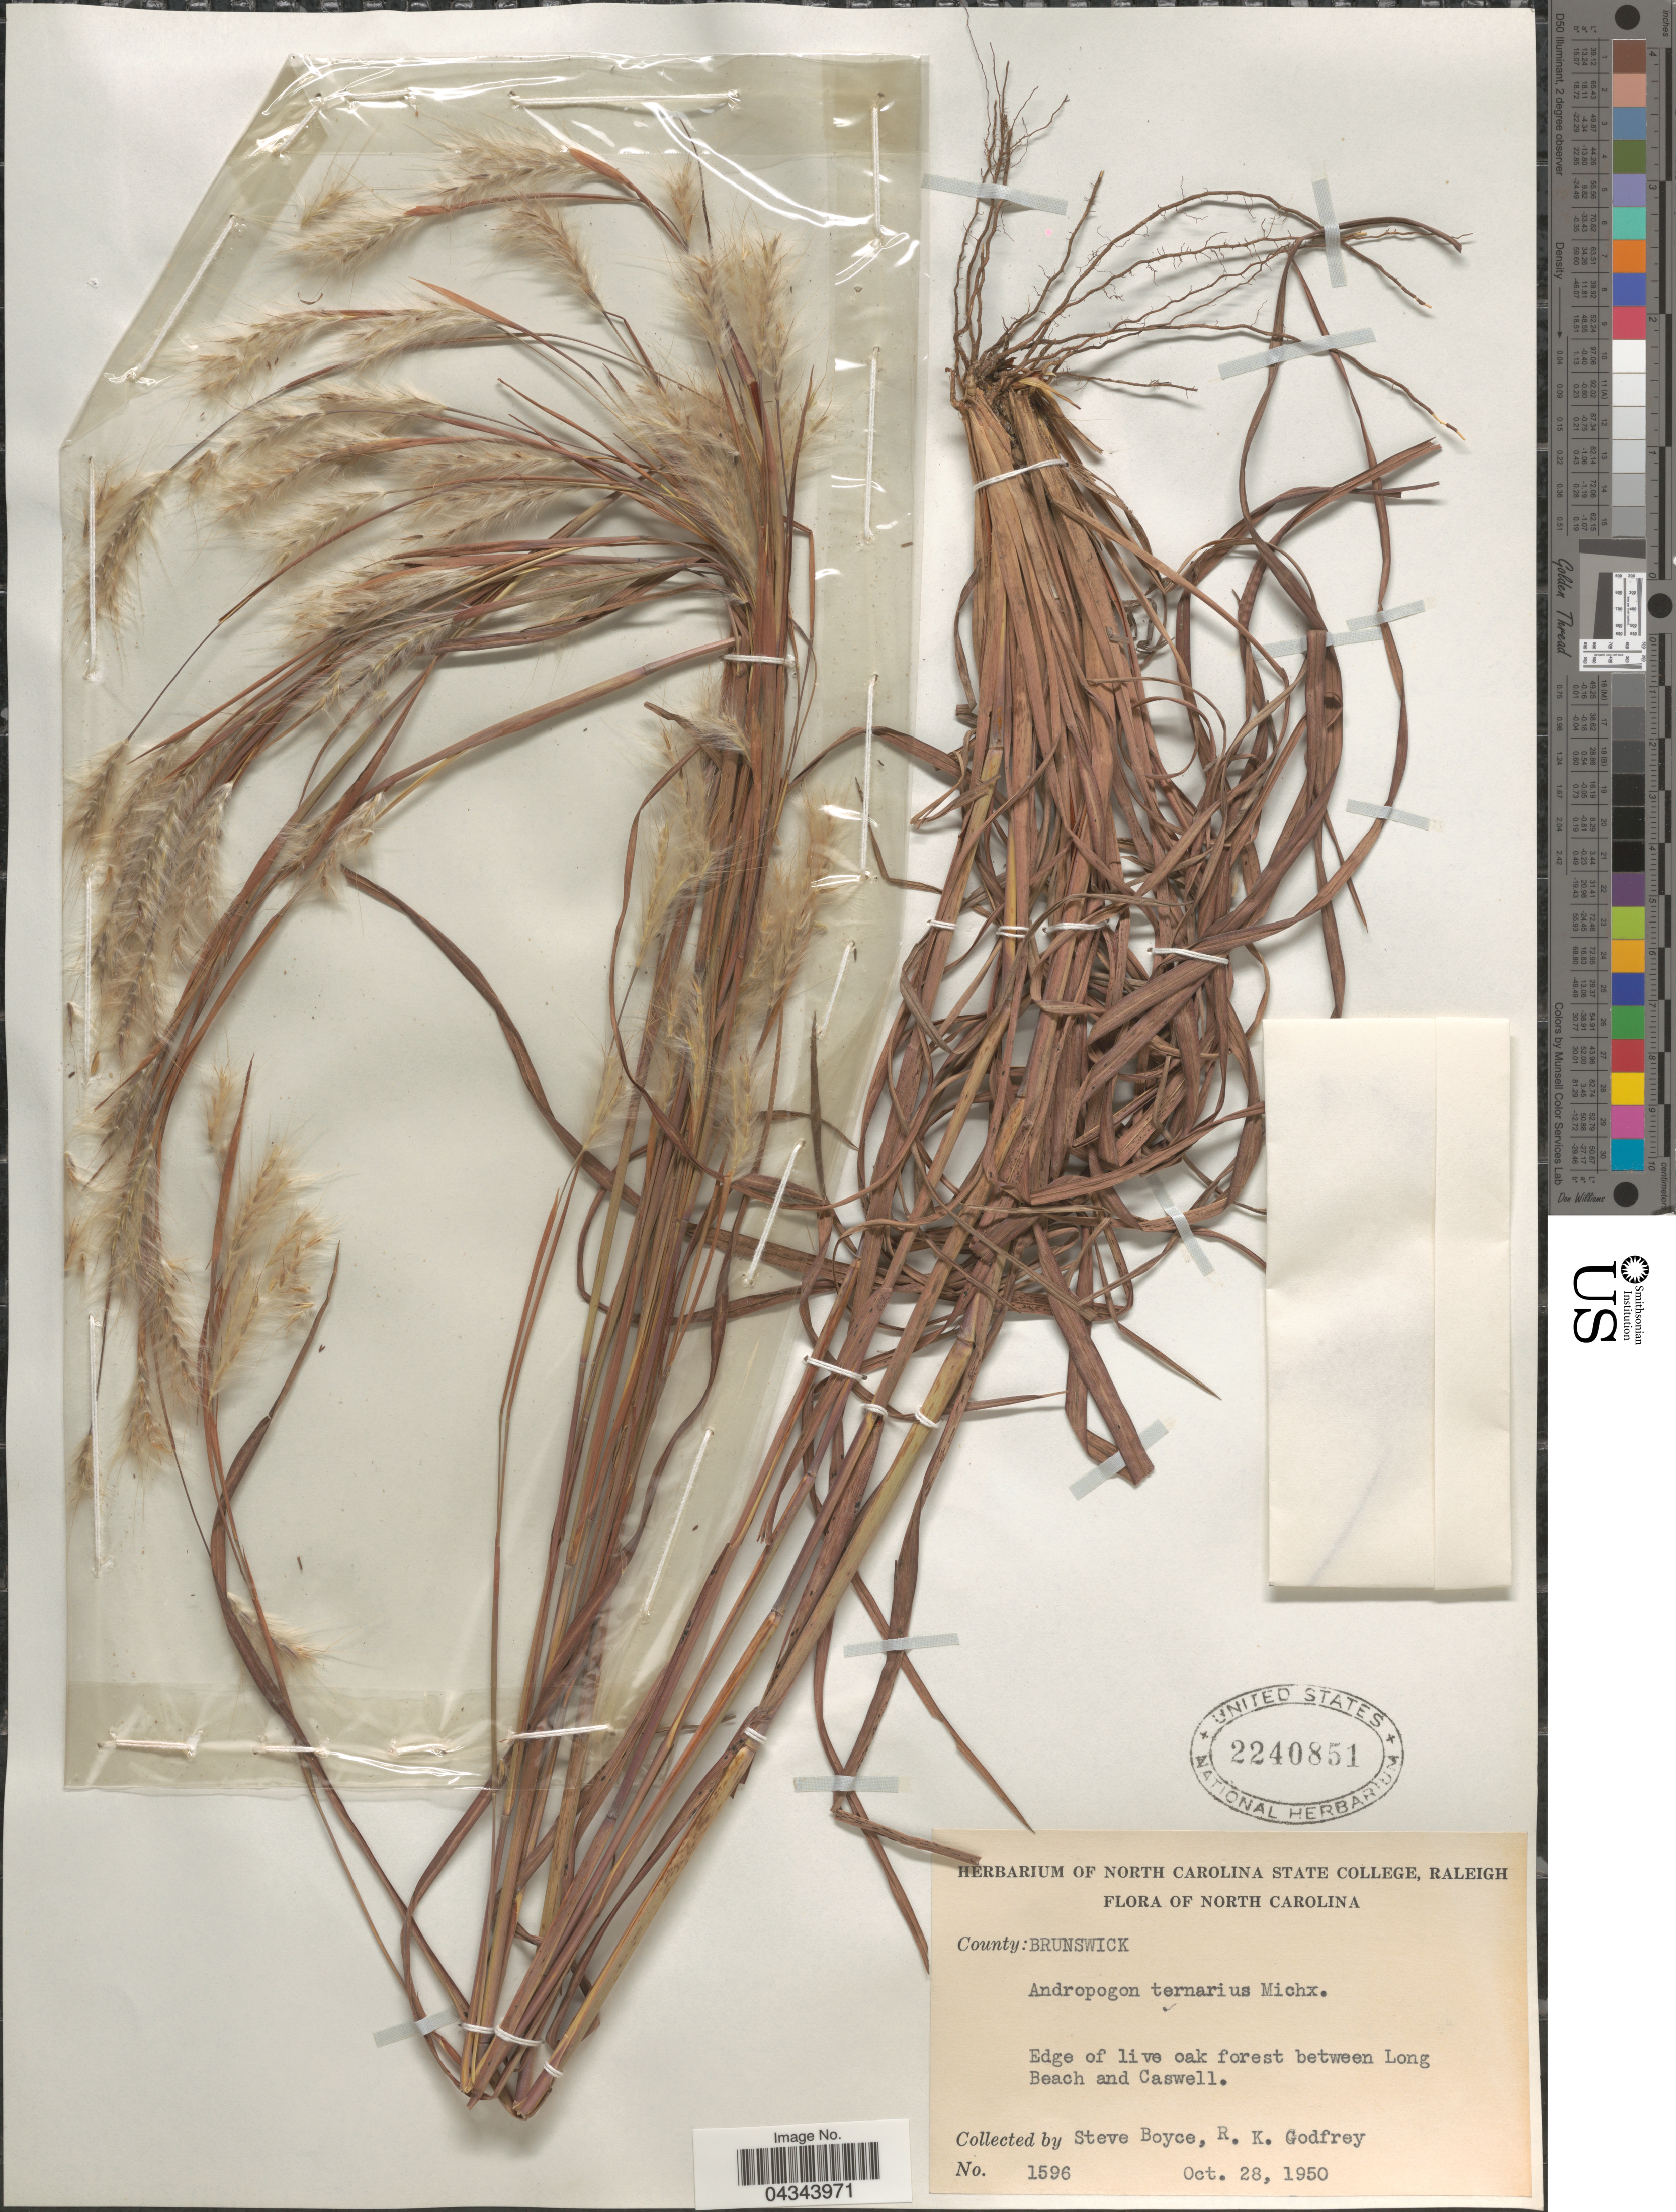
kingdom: Plantae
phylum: Tracheophyta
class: Liliopsida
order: Poales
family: Poaceae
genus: Andropogon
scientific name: Andropogon ternarius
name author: Michx.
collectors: S. Boyce & R. K. Godfrey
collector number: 1596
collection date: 1950-10-28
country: United States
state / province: North Carolina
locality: County: Brunswick. Edge of live oak forest between Long Beach and Caswell.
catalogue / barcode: US 2240851